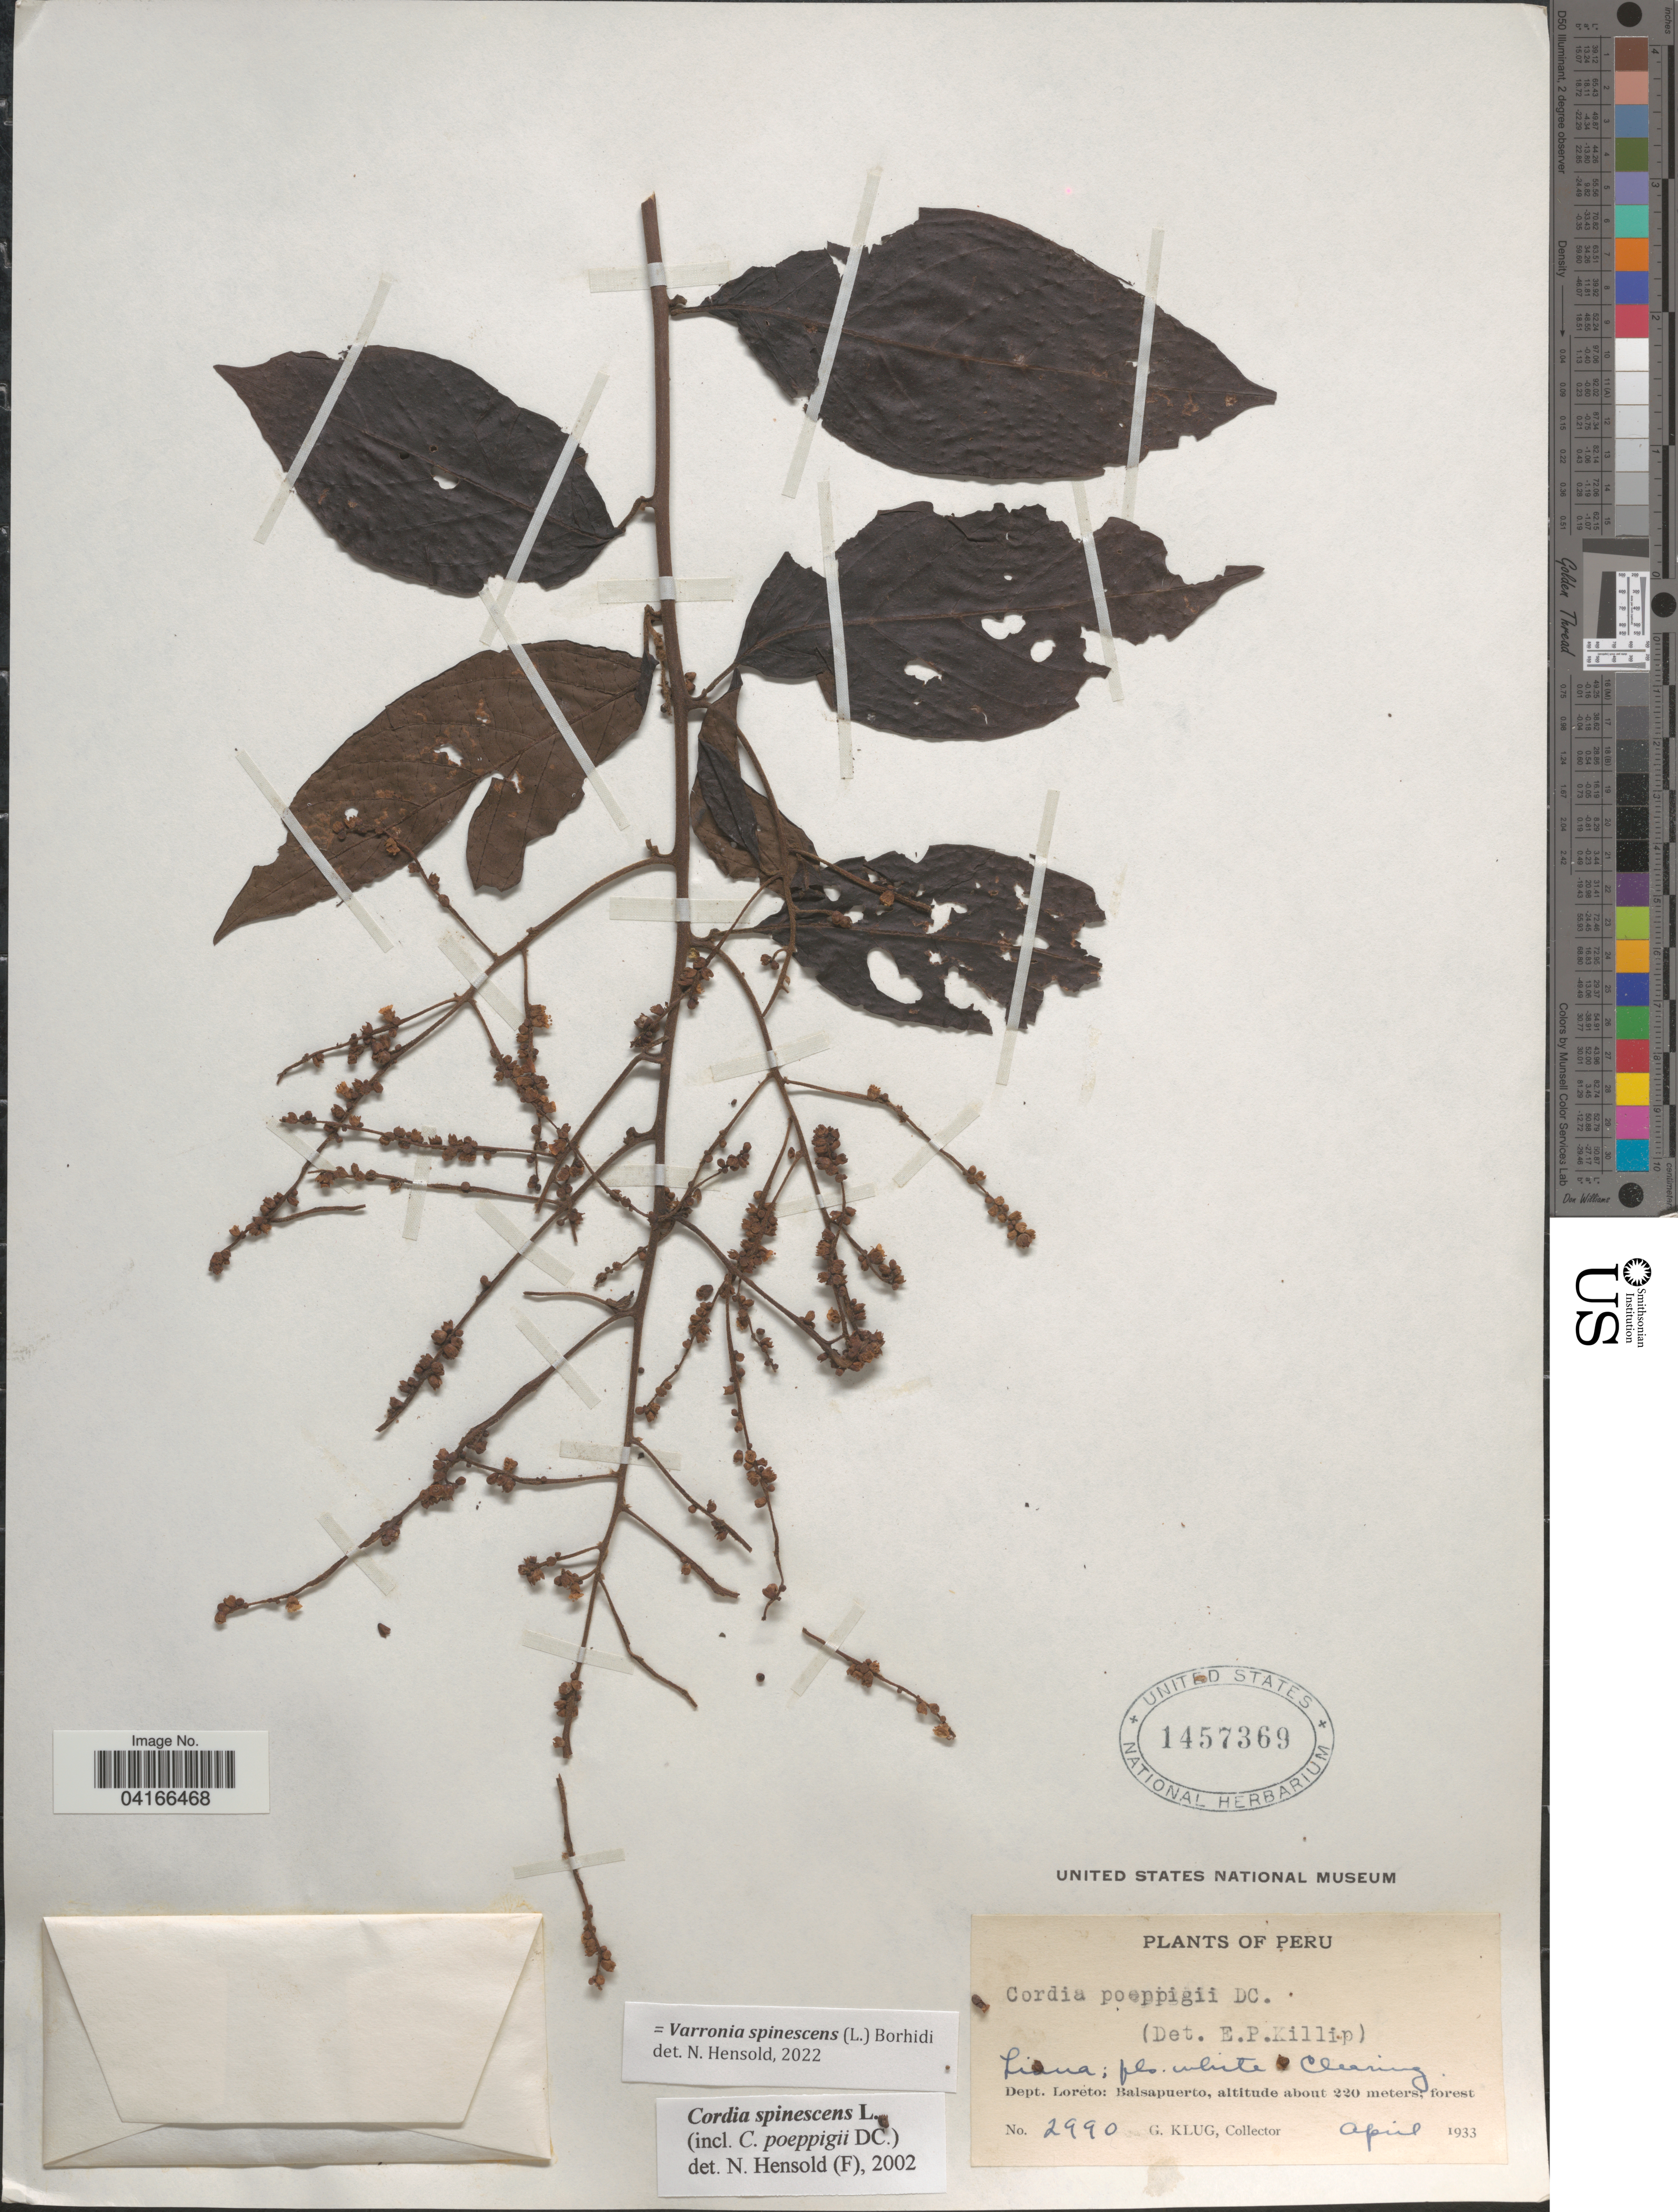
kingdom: Plantae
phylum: Tracheophyta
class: Magnoliopsida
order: Boraginales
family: Cordiaceae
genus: Varronia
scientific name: Varronia spinescens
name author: (L.) Borhidi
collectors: G. Klug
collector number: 2990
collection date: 1933-04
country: Peru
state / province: Loreto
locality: Dept. Loreto: Balsapuerto.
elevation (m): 220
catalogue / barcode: US 1457369